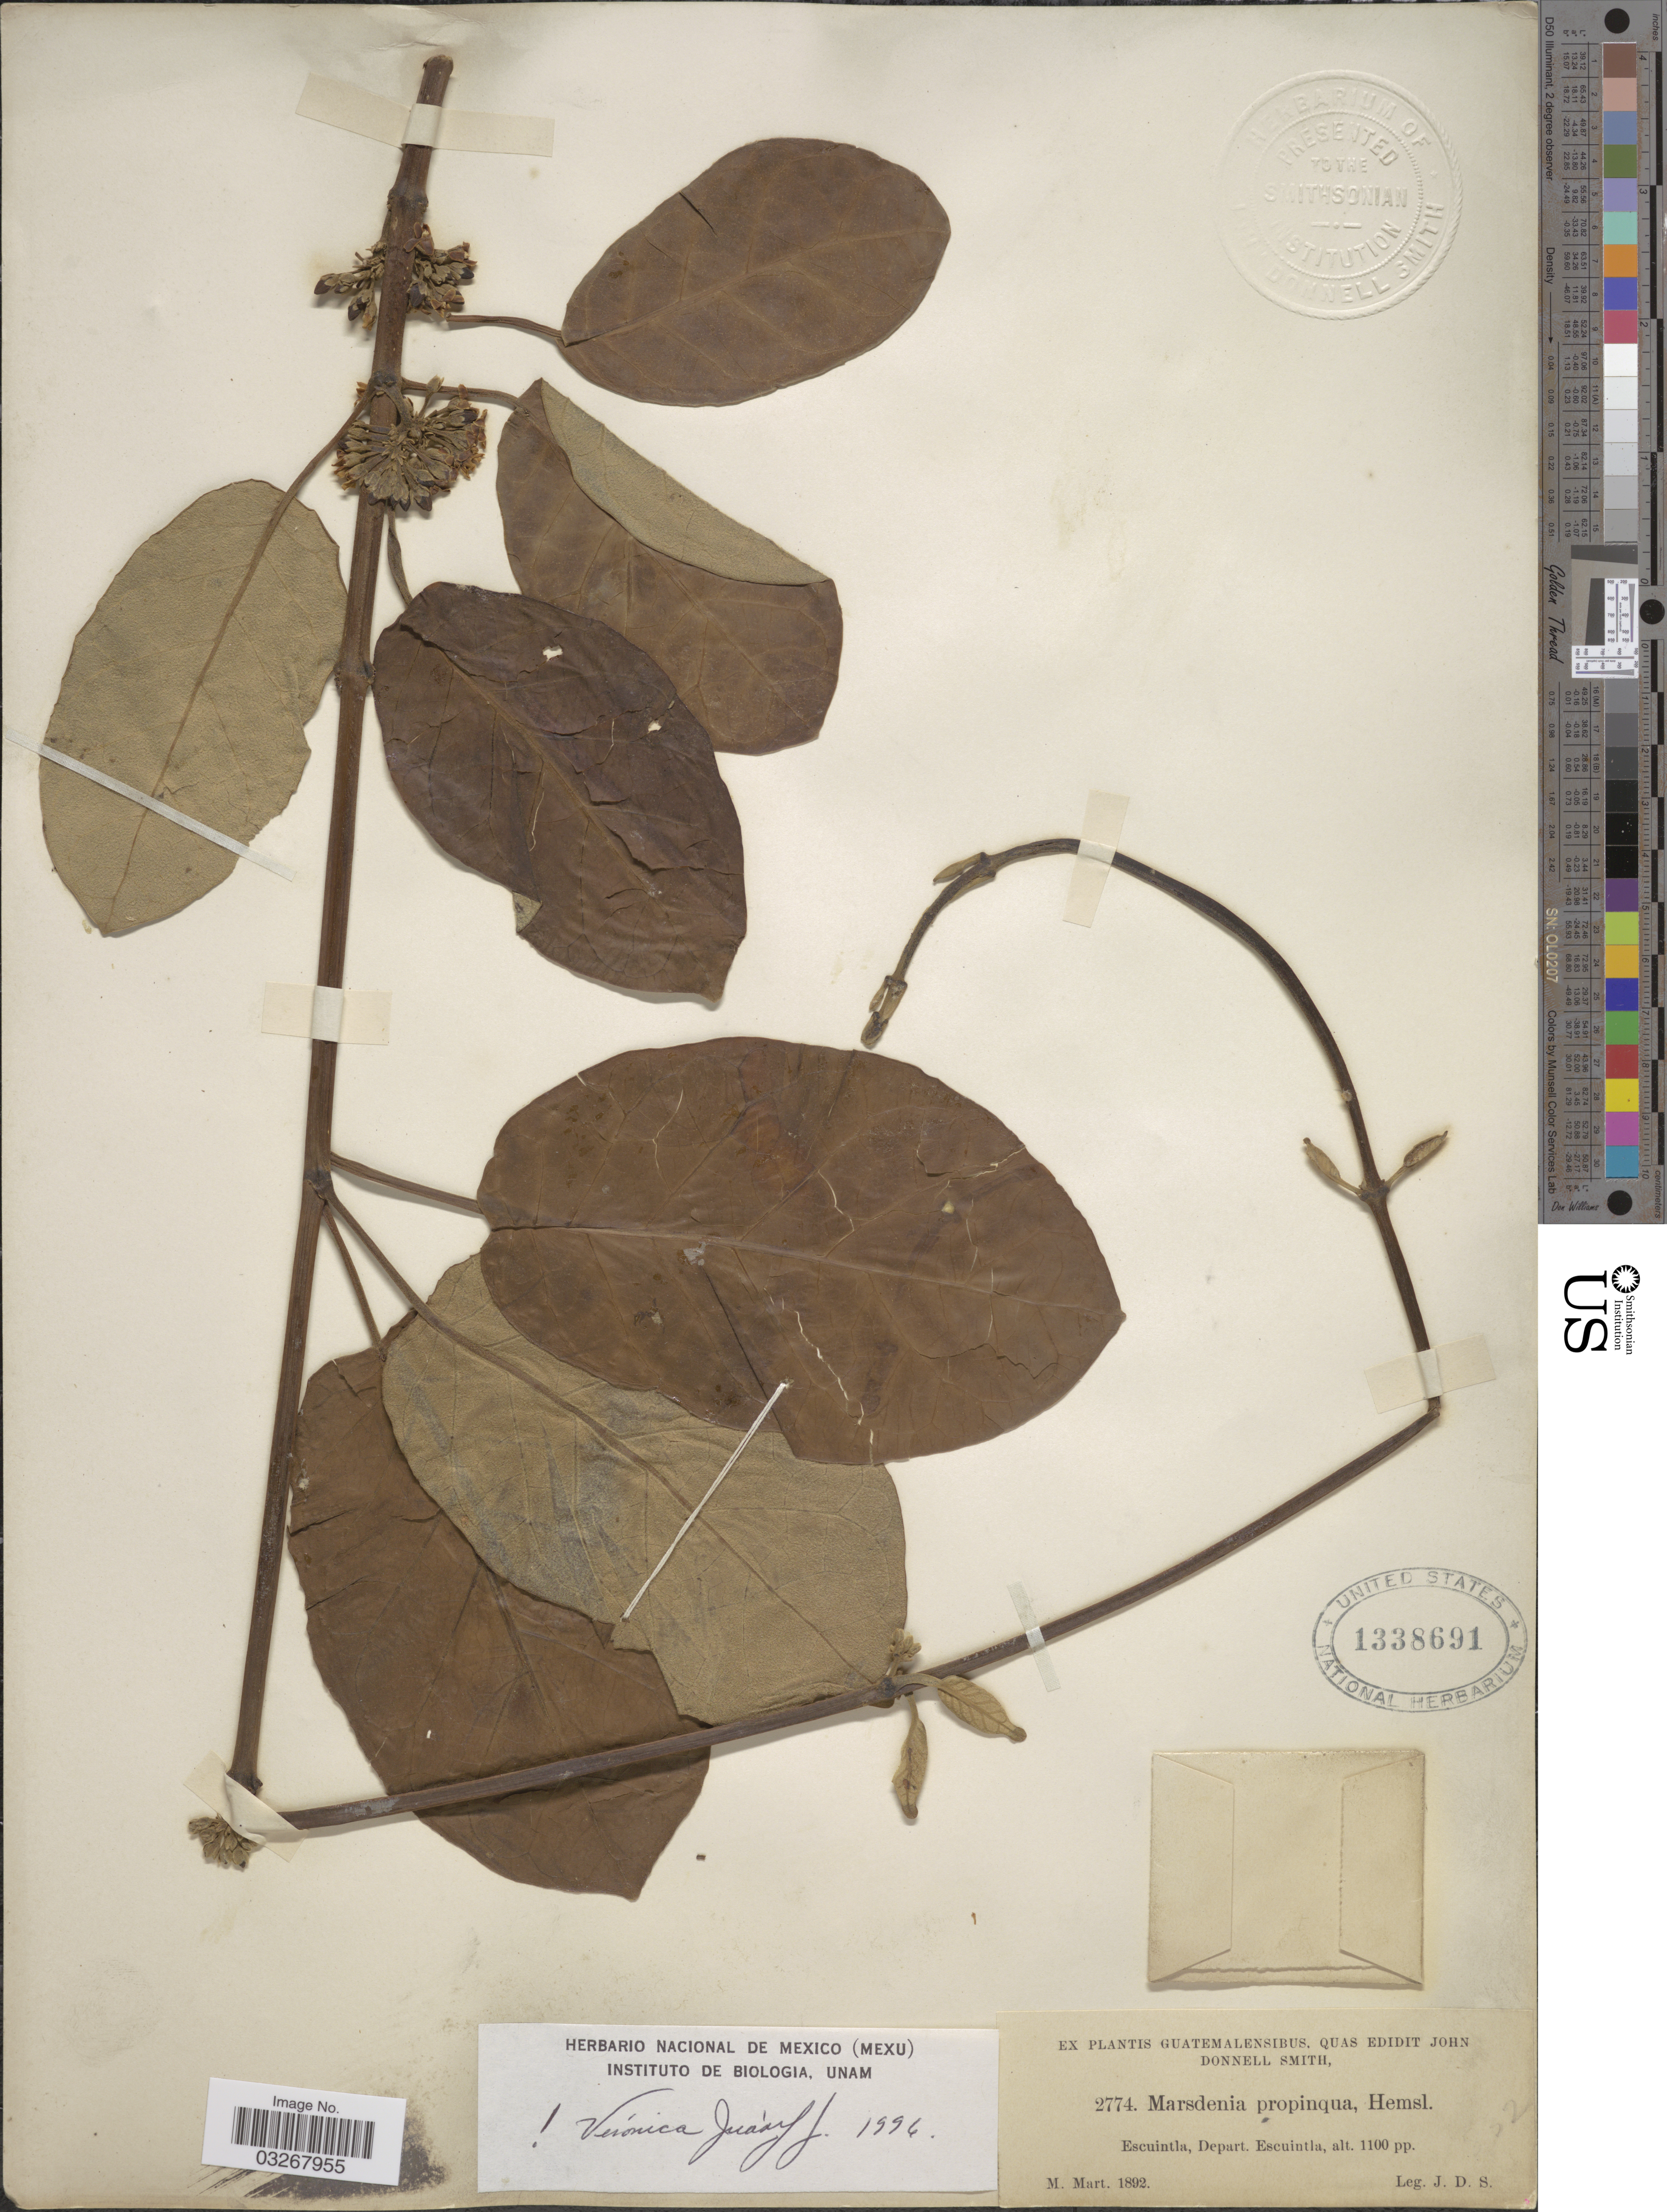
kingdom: Plantae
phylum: Tracheophyta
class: Magnoliopsida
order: Gentianales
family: Apocynaceae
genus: Marsdenia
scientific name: Marsdenia propinqua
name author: Hemsl.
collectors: J. Donnell Smith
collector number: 2774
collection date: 1892-03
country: Guatemala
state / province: Escuintla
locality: Depart. Escuintla.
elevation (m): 335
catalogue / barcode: US 1338691